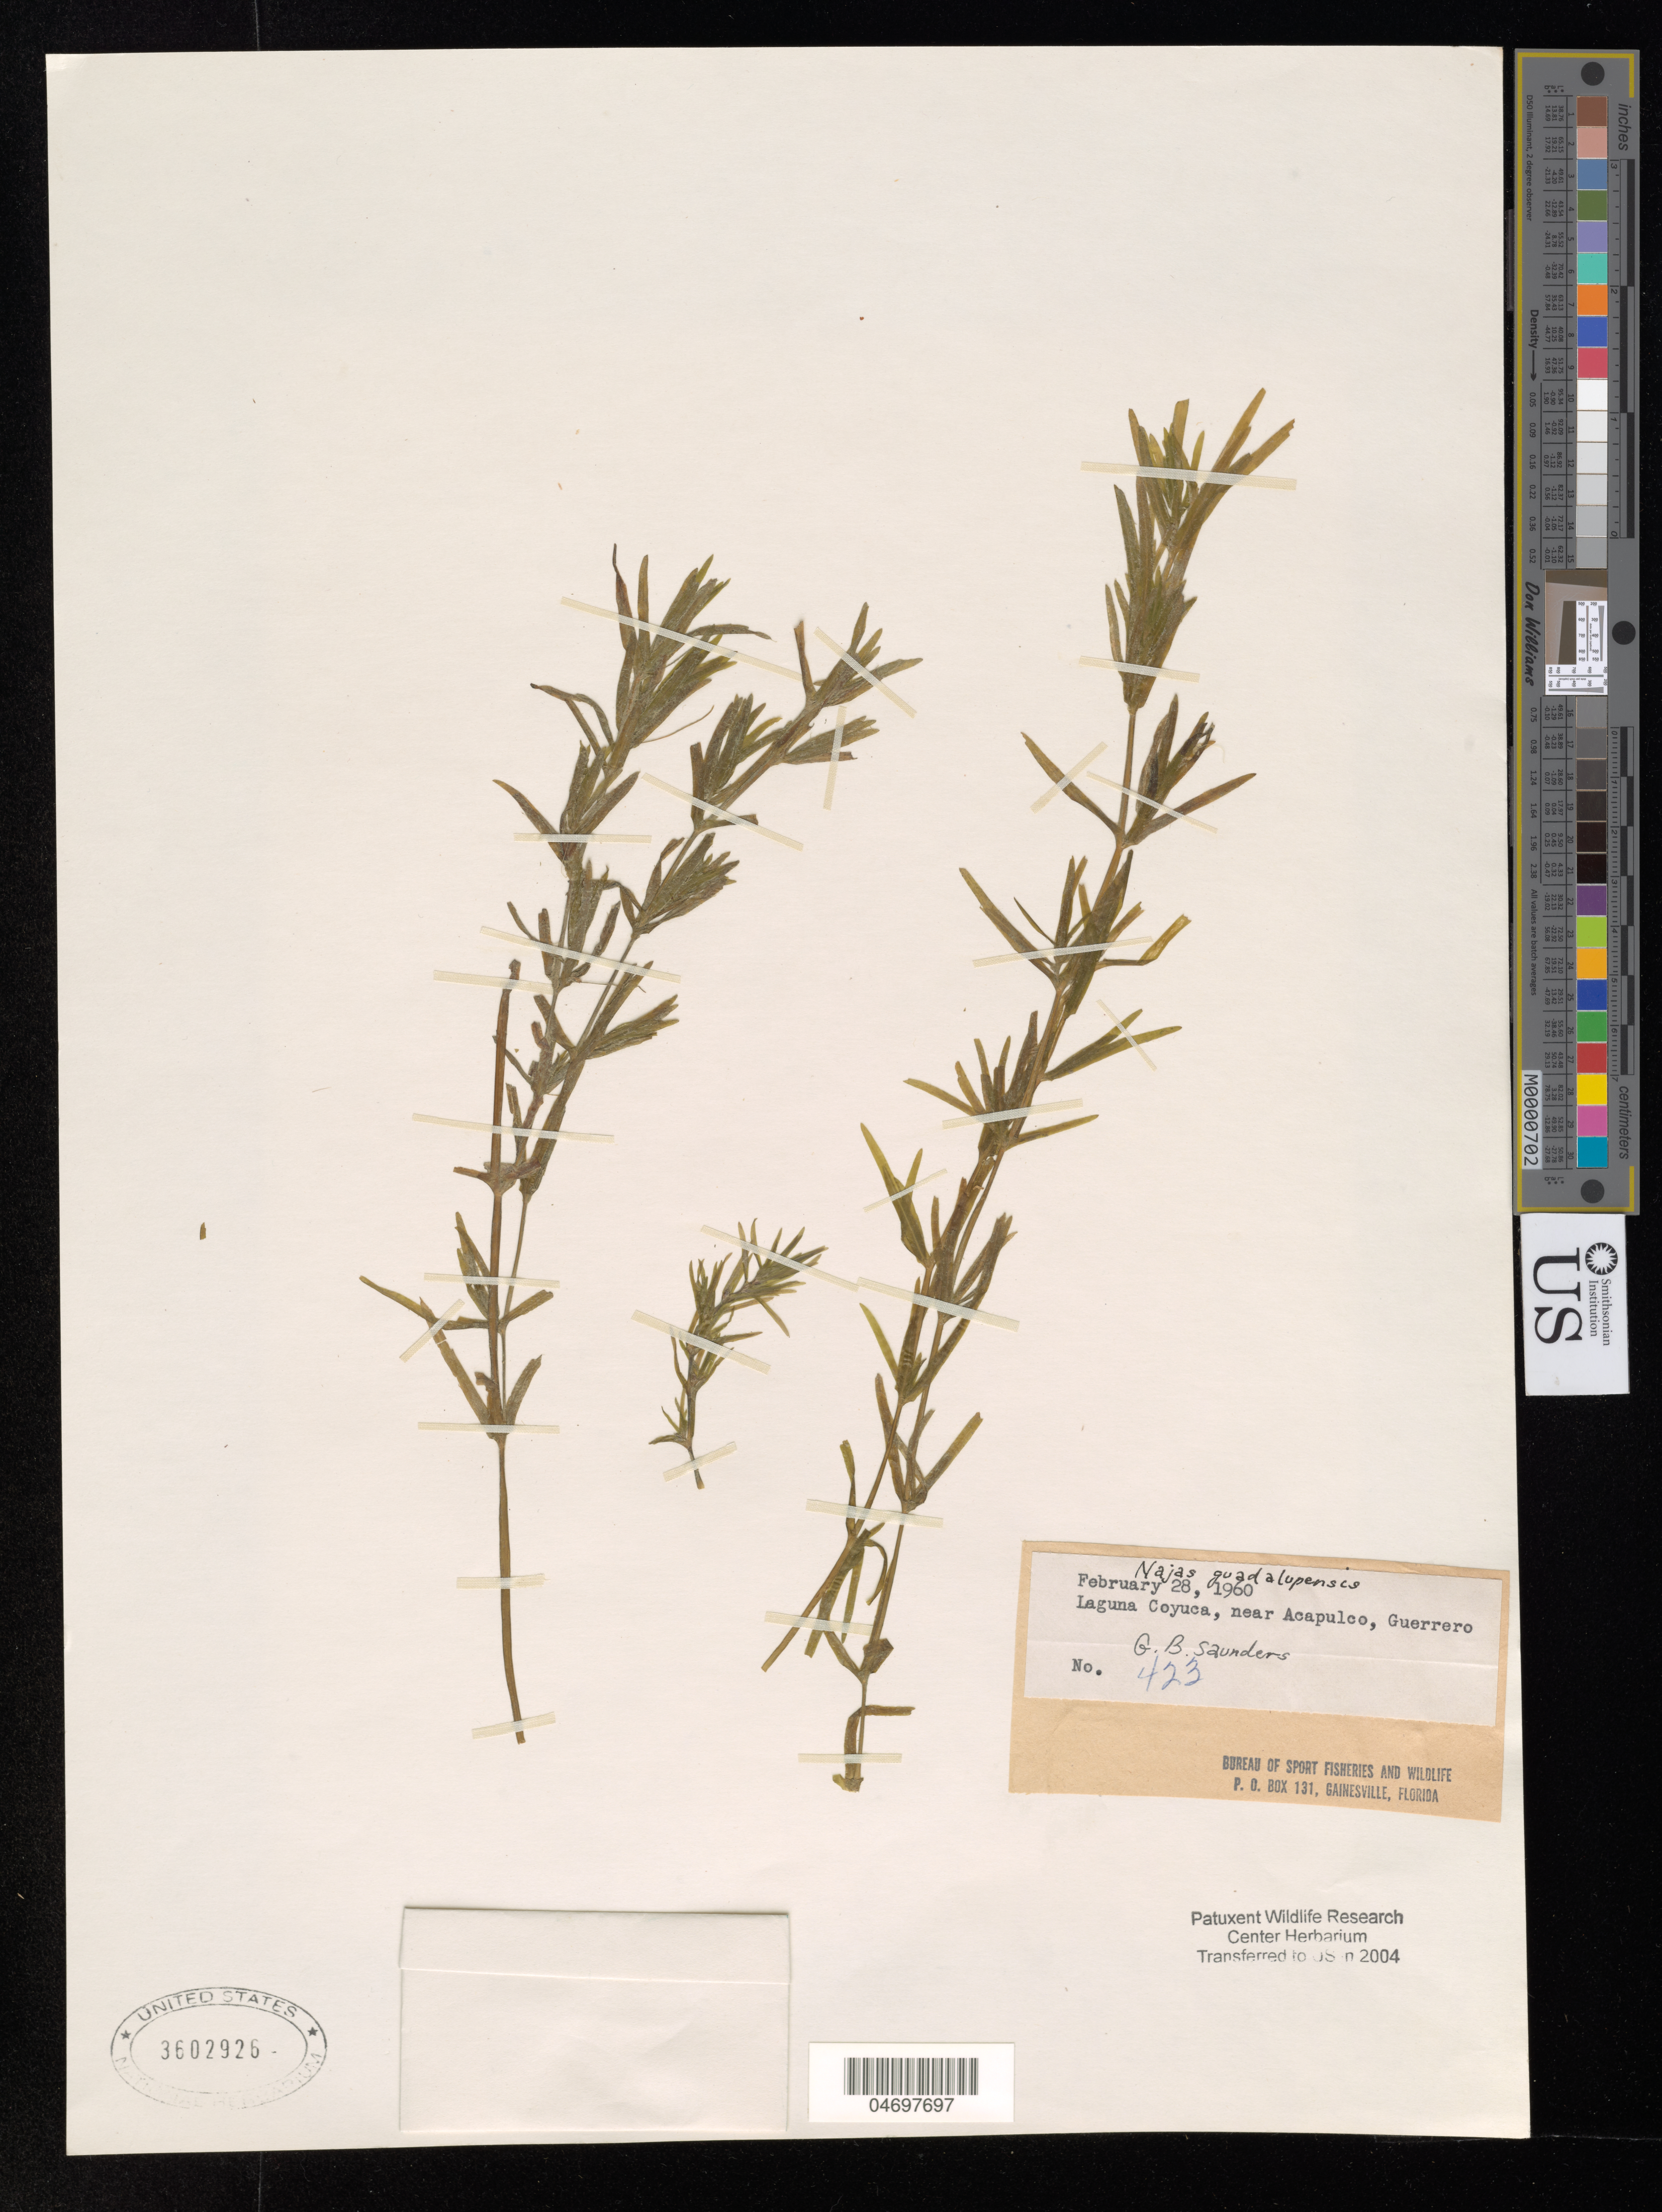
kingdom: Plantae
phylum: Tracheophyta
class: Liliopsida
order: Alismatales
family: Hydrocharitaceae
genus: Najas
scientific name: Najas guadalupensis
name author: (Spreng.) Magnus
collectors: G. B. Saunders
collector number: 423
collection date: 1960-02-28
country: Mexico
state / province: Guerrero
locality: Laguna Coyuca, near Acapulco, Guerrero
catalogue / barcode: US 3602926